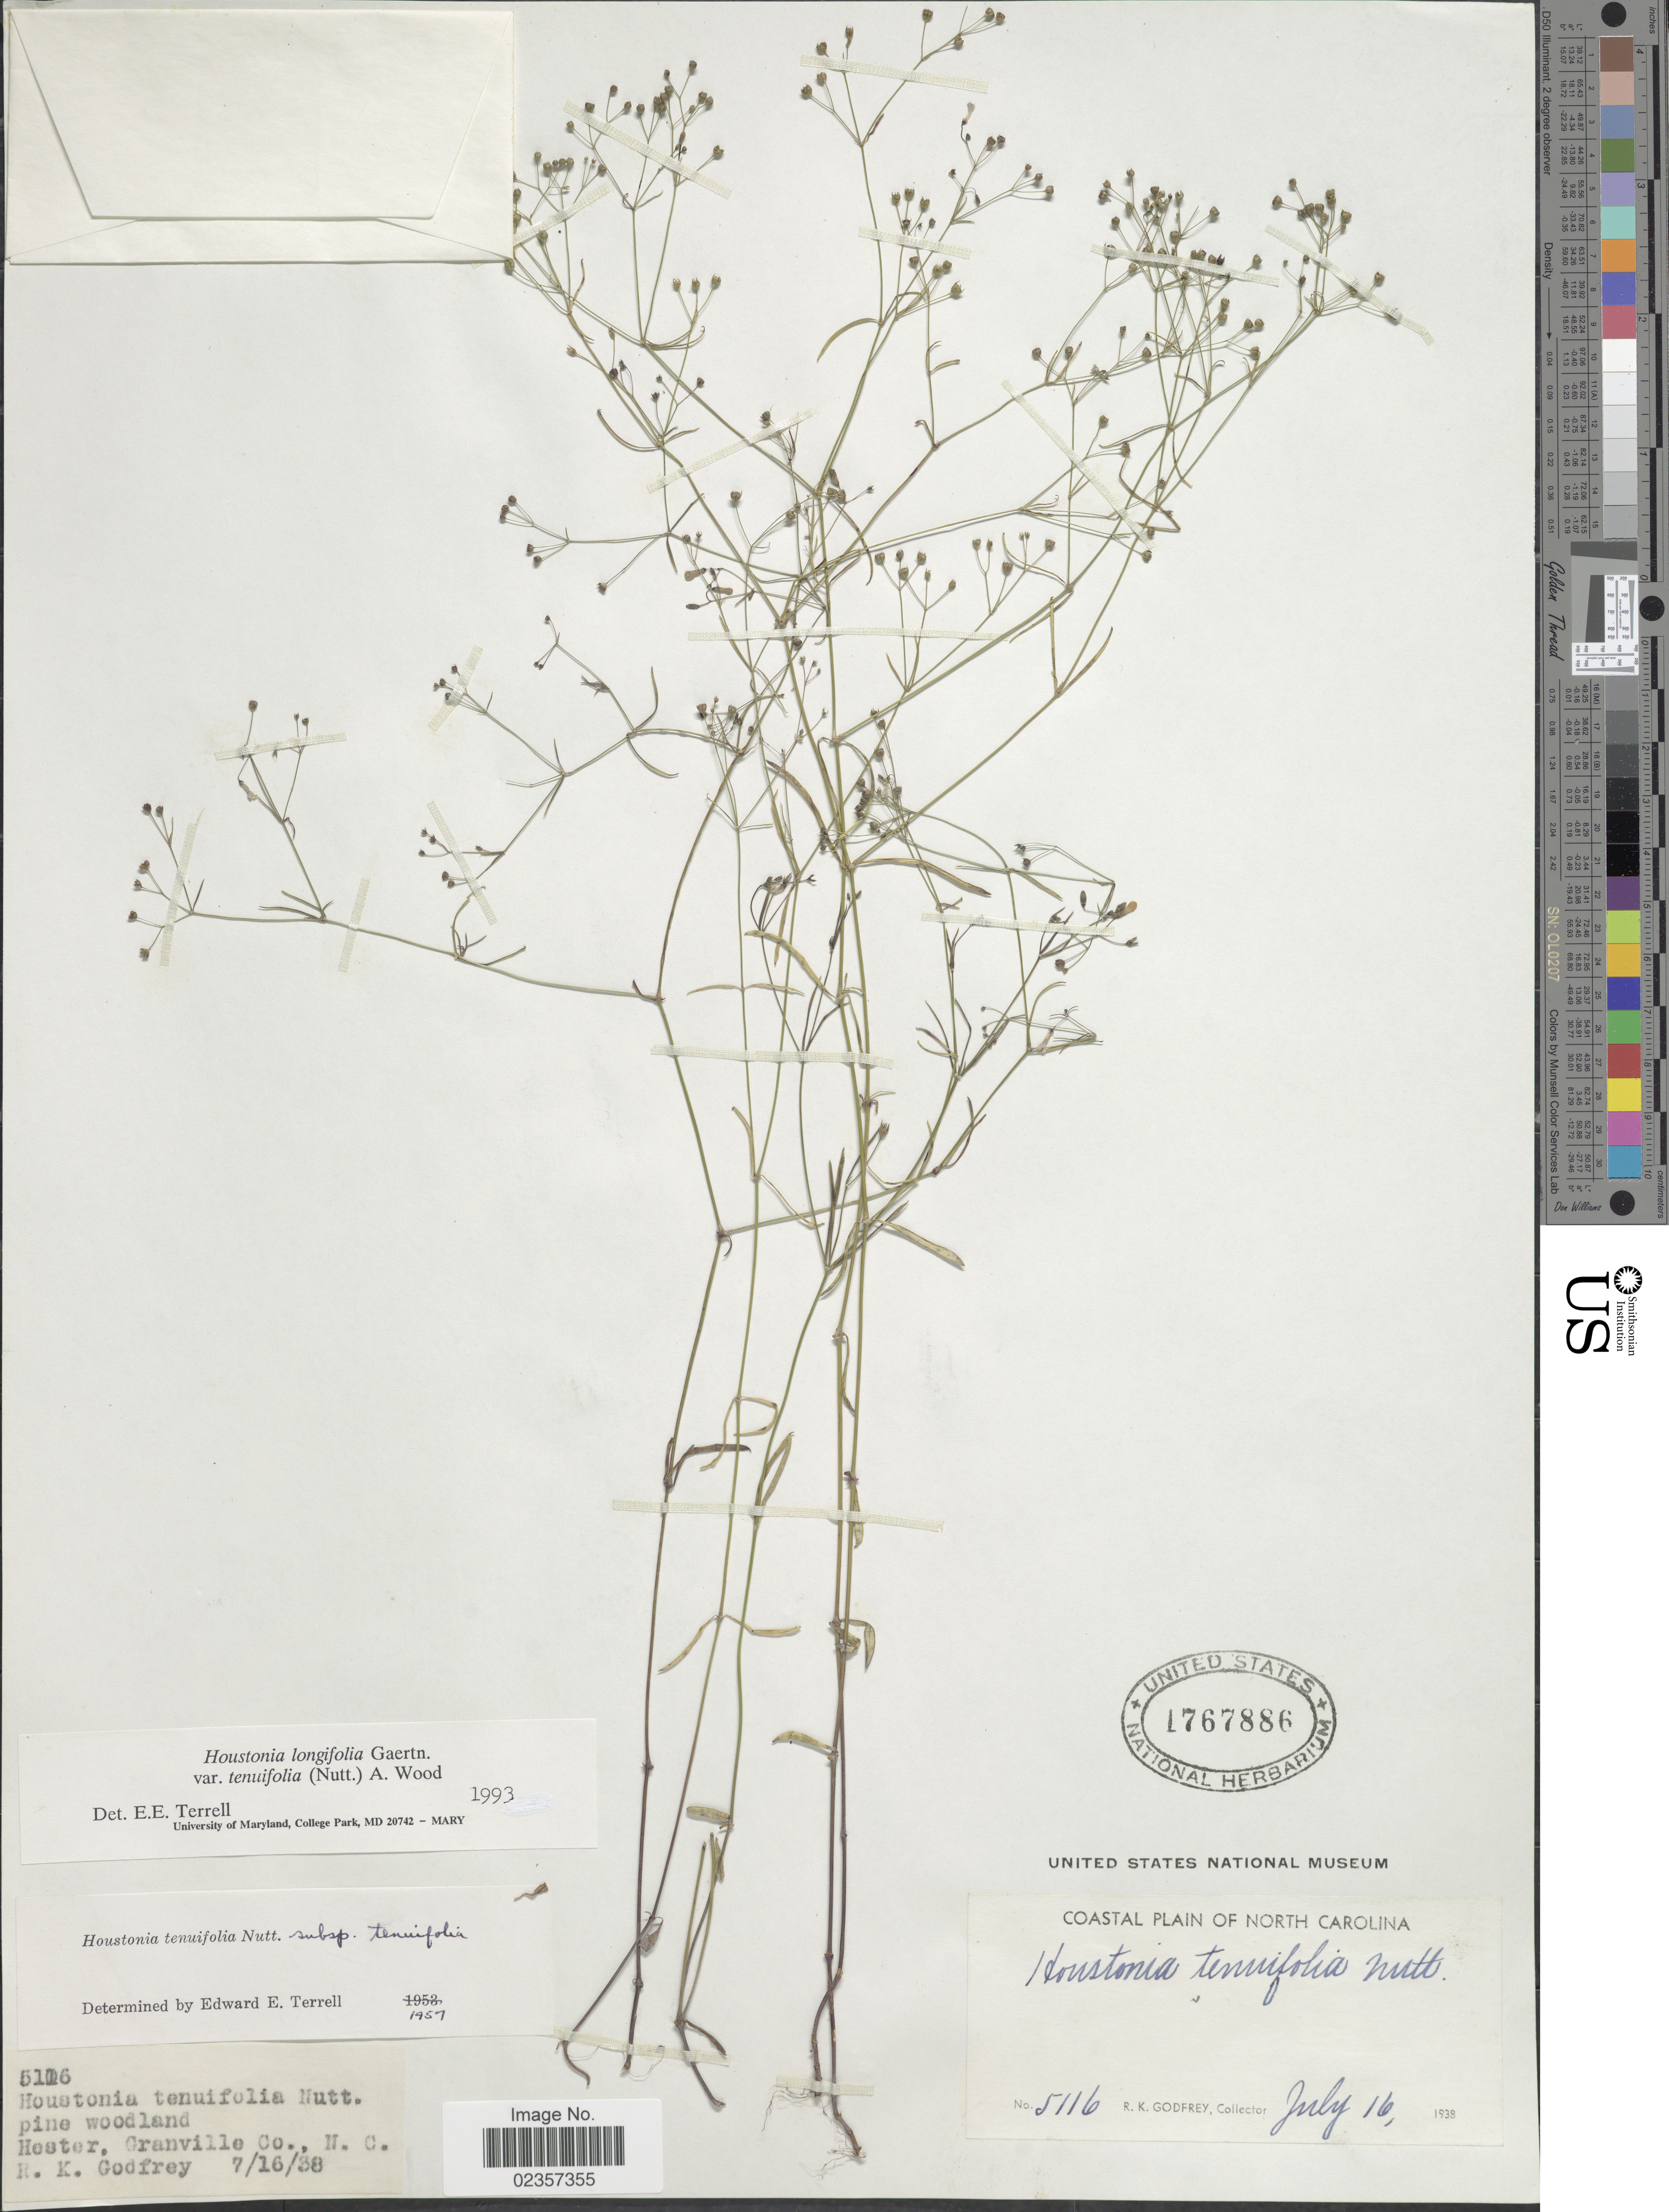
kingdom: Plantae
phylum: Tracheophyta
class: Magnoliopsida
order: Gentianales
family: Rubiaceae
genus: Houstonia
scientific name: Houstonia longifolia var. tenuifolia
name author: (Nutt.) Alph. Wood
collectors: R. K. Godfrey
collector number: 5116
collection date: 1938-07-16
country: United States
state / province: North Carolina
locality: Coastal Plain of North Carolina. Hester, Granville Co.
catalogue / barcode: US 1767886